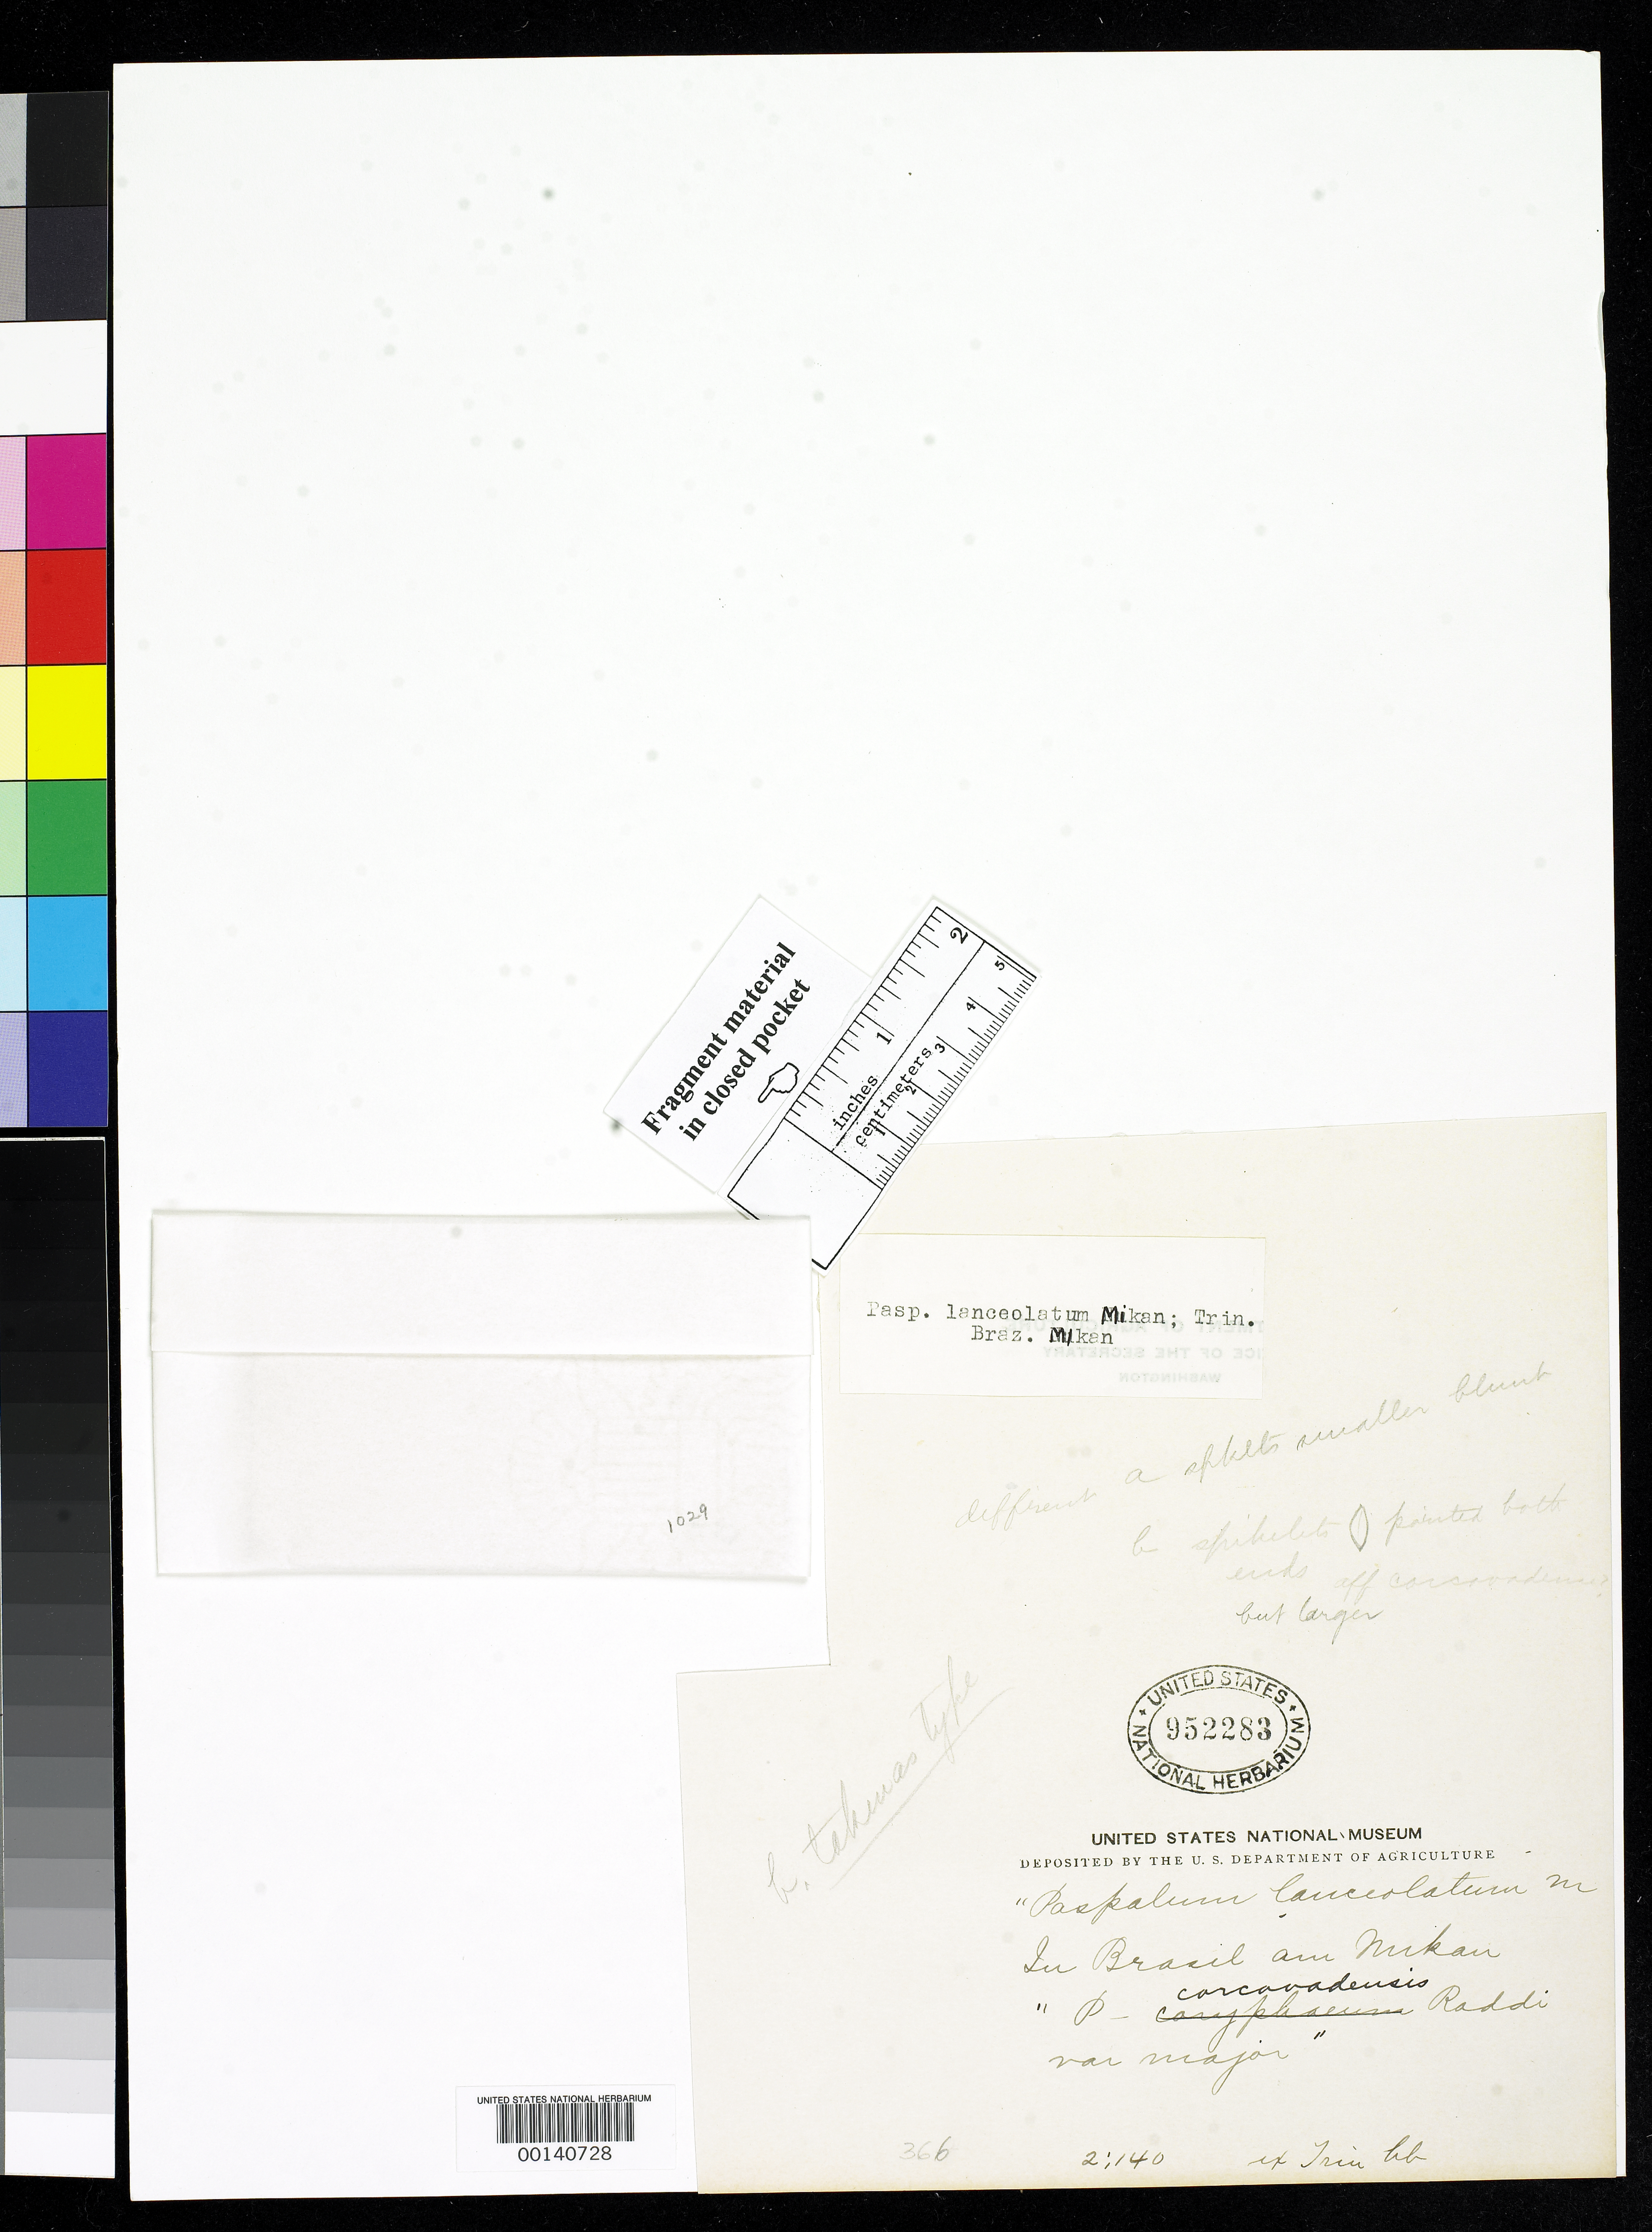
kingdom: Plantae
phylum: Tracheophyta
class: Liliopsida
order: Poales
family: Poaceae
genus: Paspalum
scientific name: Paspalum lanceolatum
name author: J.C. Mikan ex Trin. in Spreng.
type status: Type Fragment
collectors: J. C. Mikan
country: Brazil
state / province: Minas Gerais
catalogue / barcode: US 952283